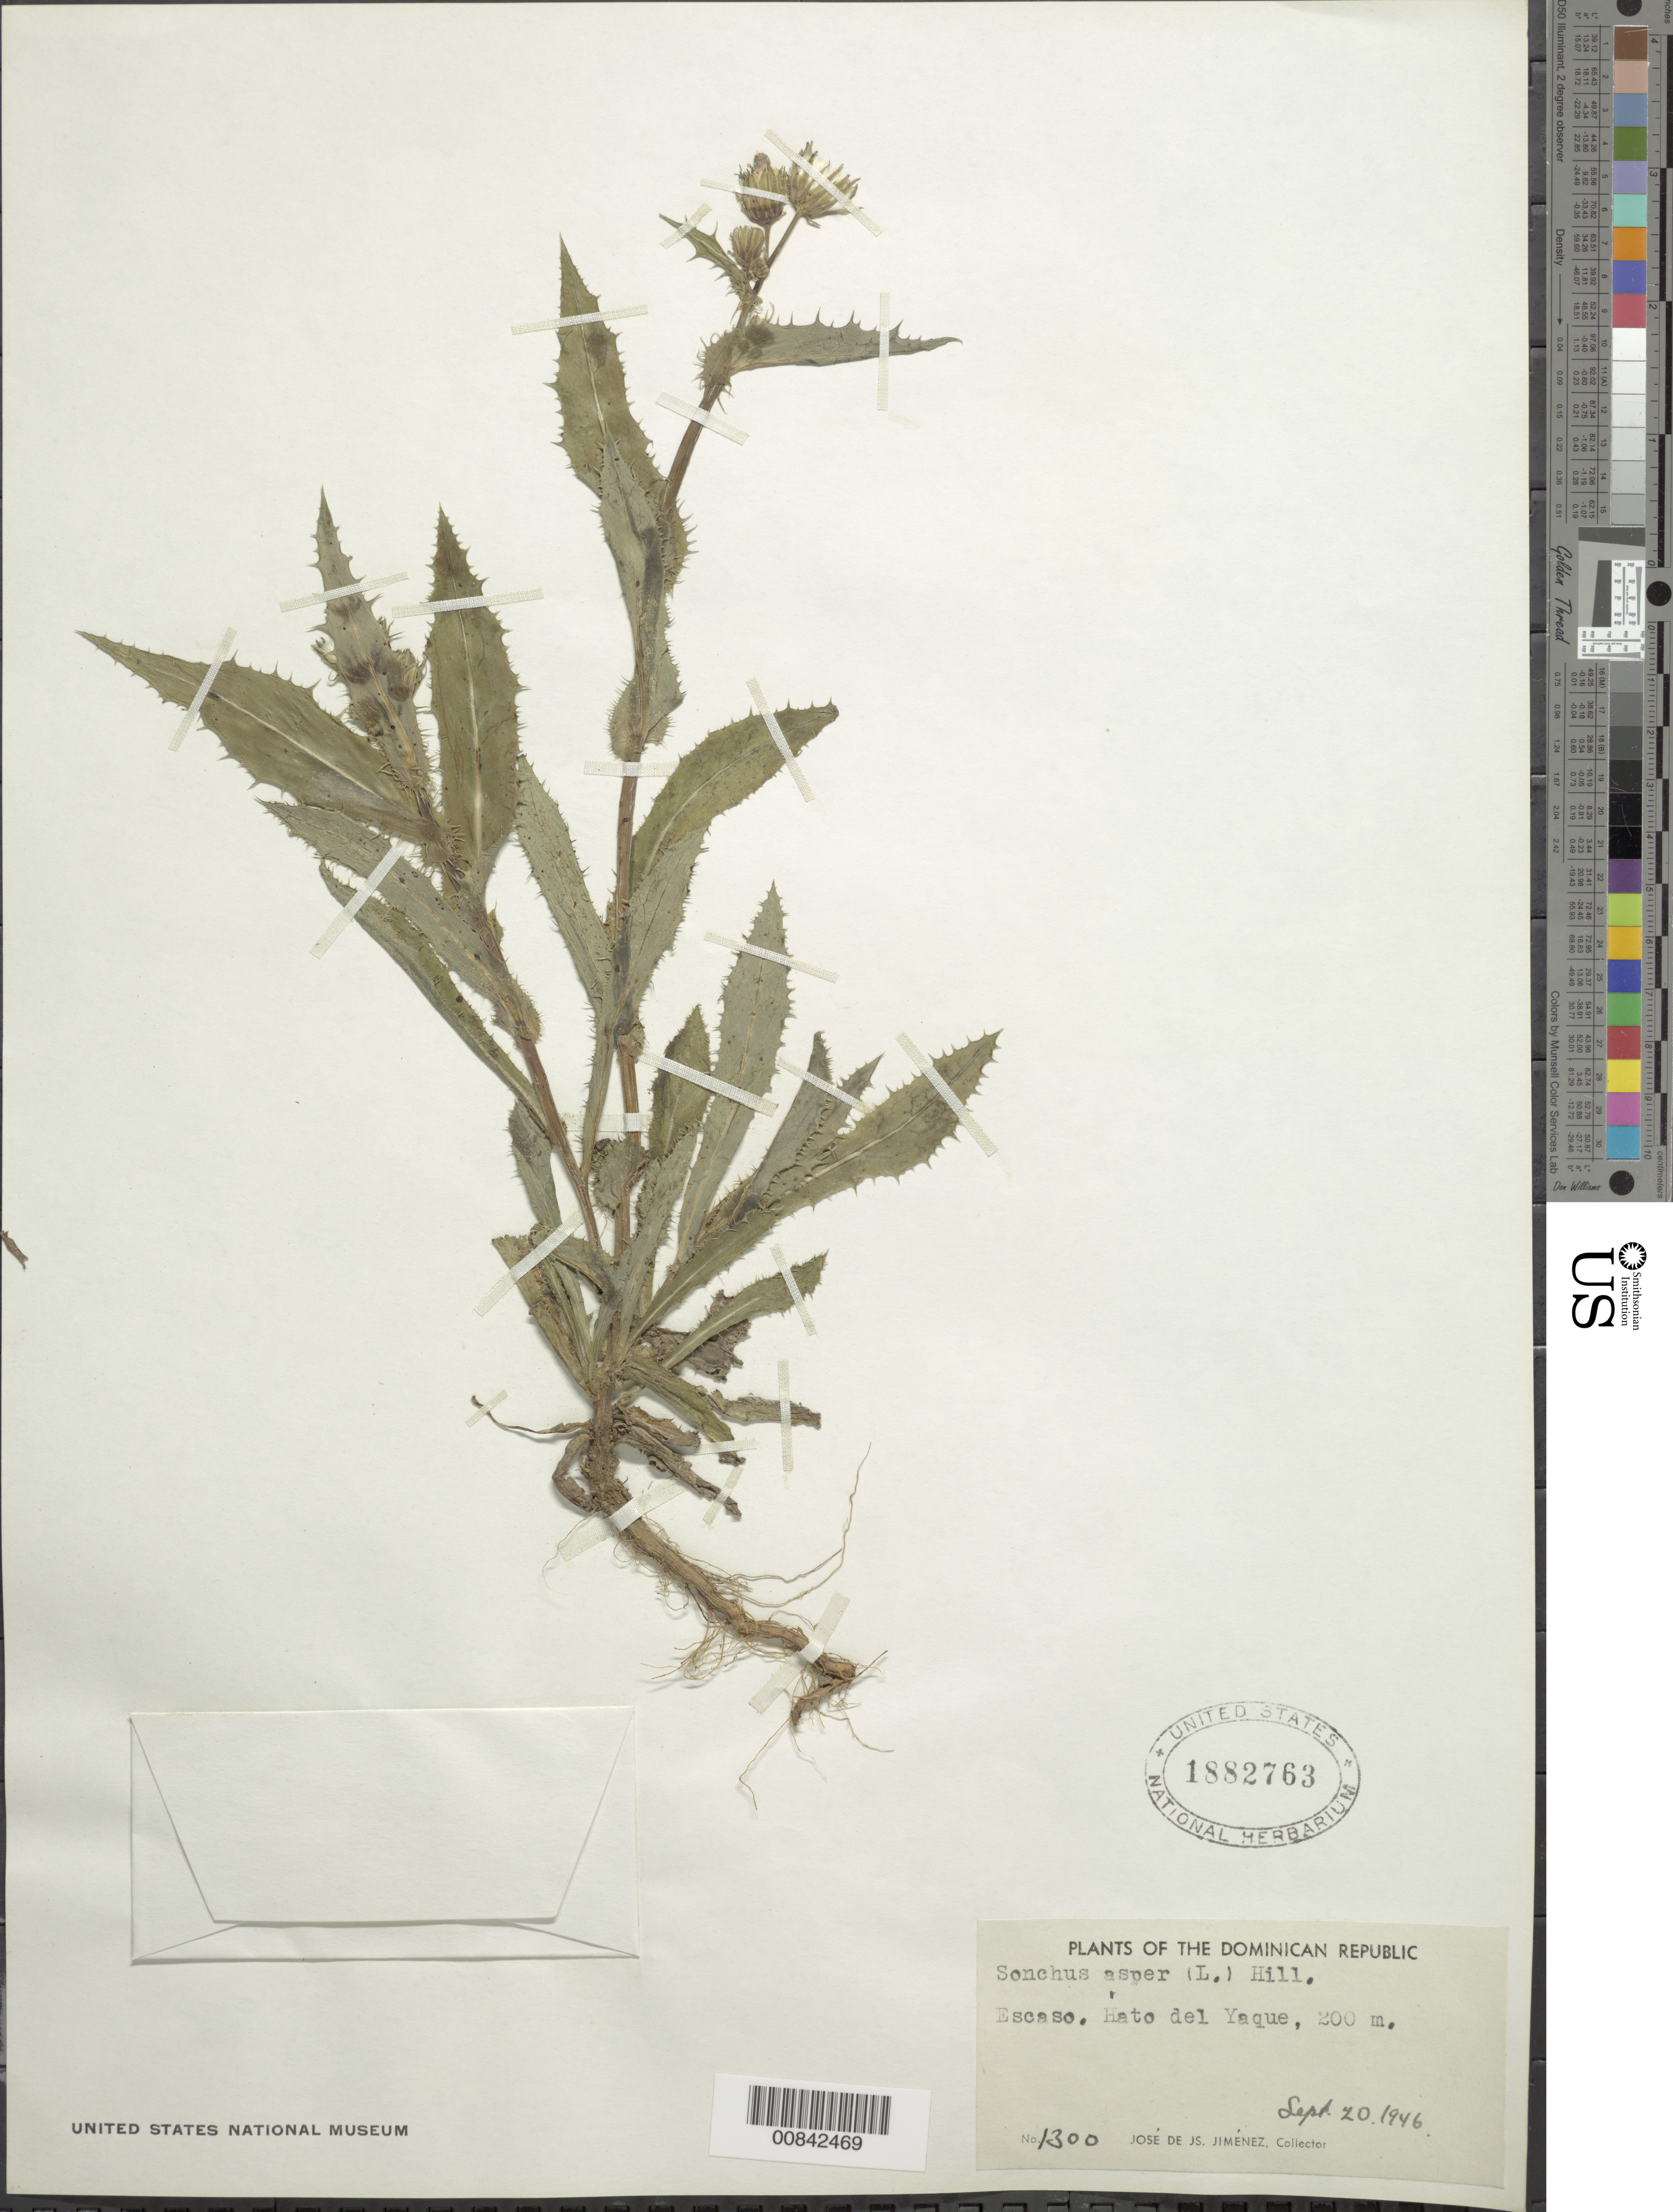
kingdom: Plantae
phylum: Tracheophyta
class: Magnoliopsida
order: Asterales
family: Asteraceae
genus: Sonchus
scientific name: Sonchus asper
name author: (L.) Hill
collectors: J. J. Jiménez Almonte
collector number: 1300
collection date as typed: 20 Sep 1946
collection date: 1946-09-20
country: Dominican Republic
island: Hispaniola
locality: Hato del Yaque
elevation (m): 200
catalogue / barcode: US 1882763